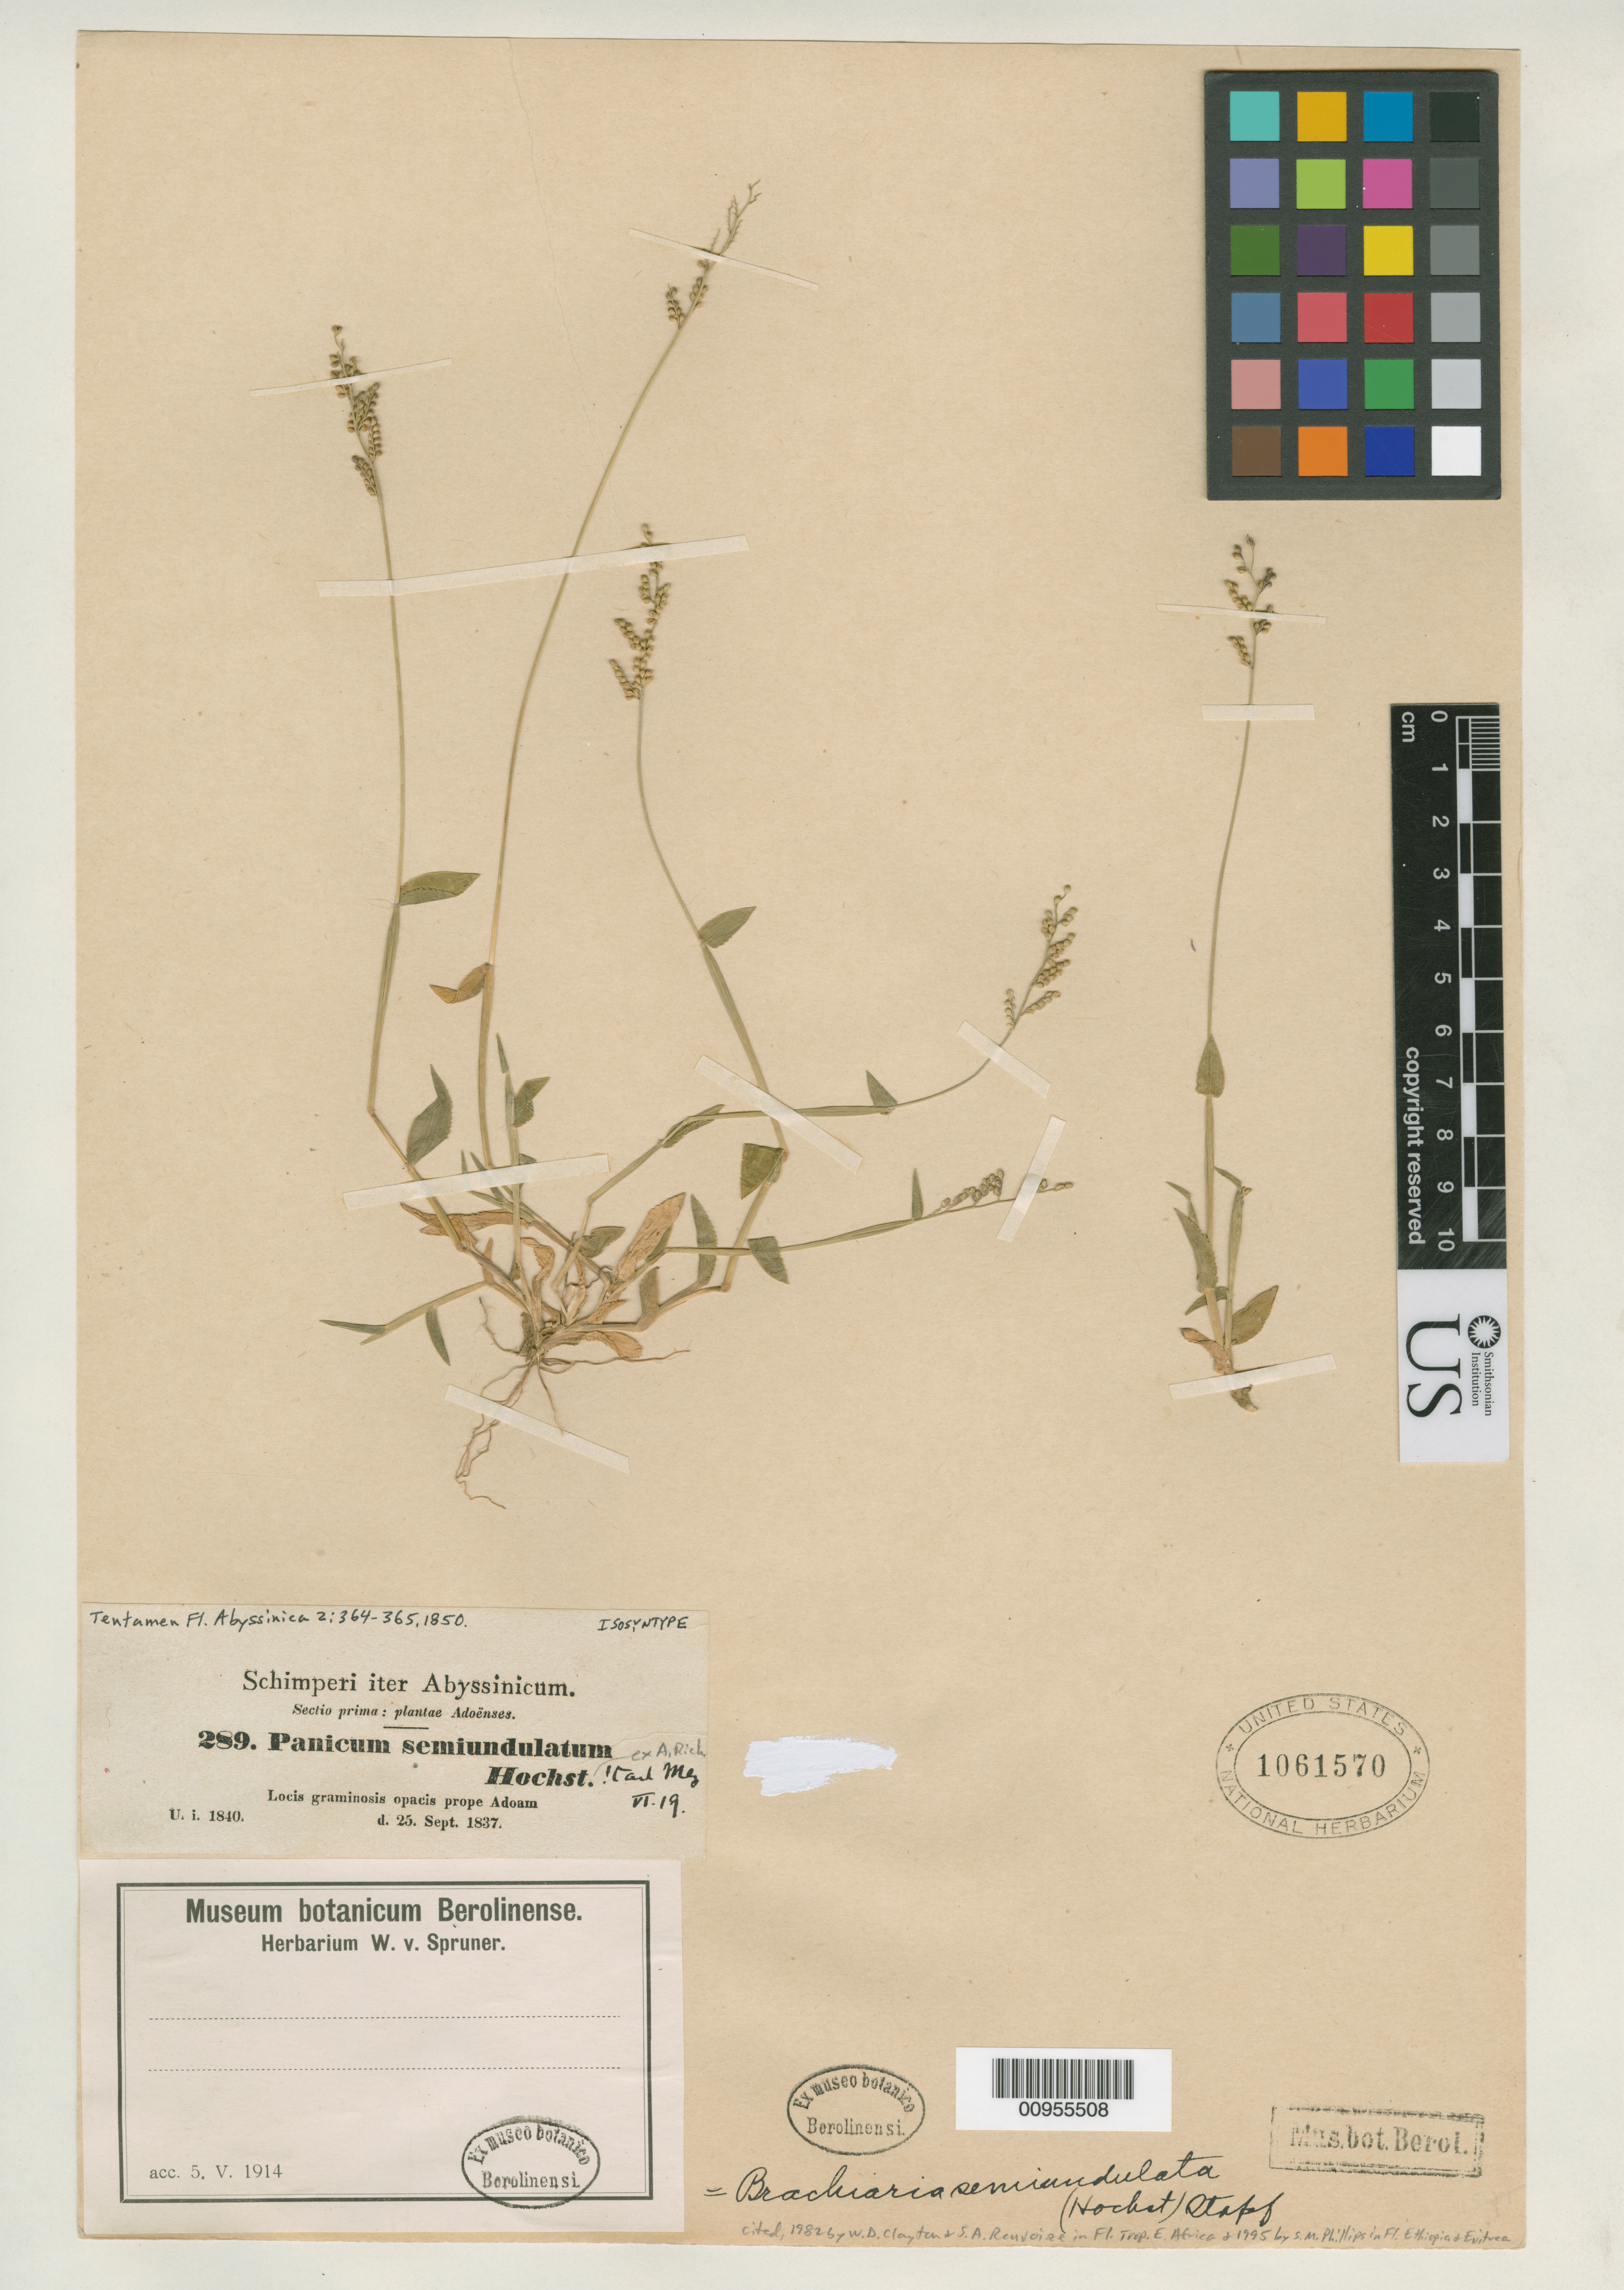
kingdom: Plantae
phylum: Tracheophyta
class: Liliopsida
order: Poales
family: Poaceae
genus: Panicum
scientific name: Panicum semiundulatum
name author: Hochst. ex A. Rich.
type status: Syntype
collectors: G. W. Schimper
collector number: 289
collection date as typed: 25 Sep 1837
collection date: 1837-09-25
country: Ethiopia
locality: Locis graminosis apocas pope Adoam.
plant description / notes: Currently accepted name as cited by W.D. Clayton & S.A. Renvoize in Fl. Trop. E. Africa (1982) and S.M. Phillips in Fl. Ethiopia & Eritrea (1995).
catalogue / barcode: US 1061570